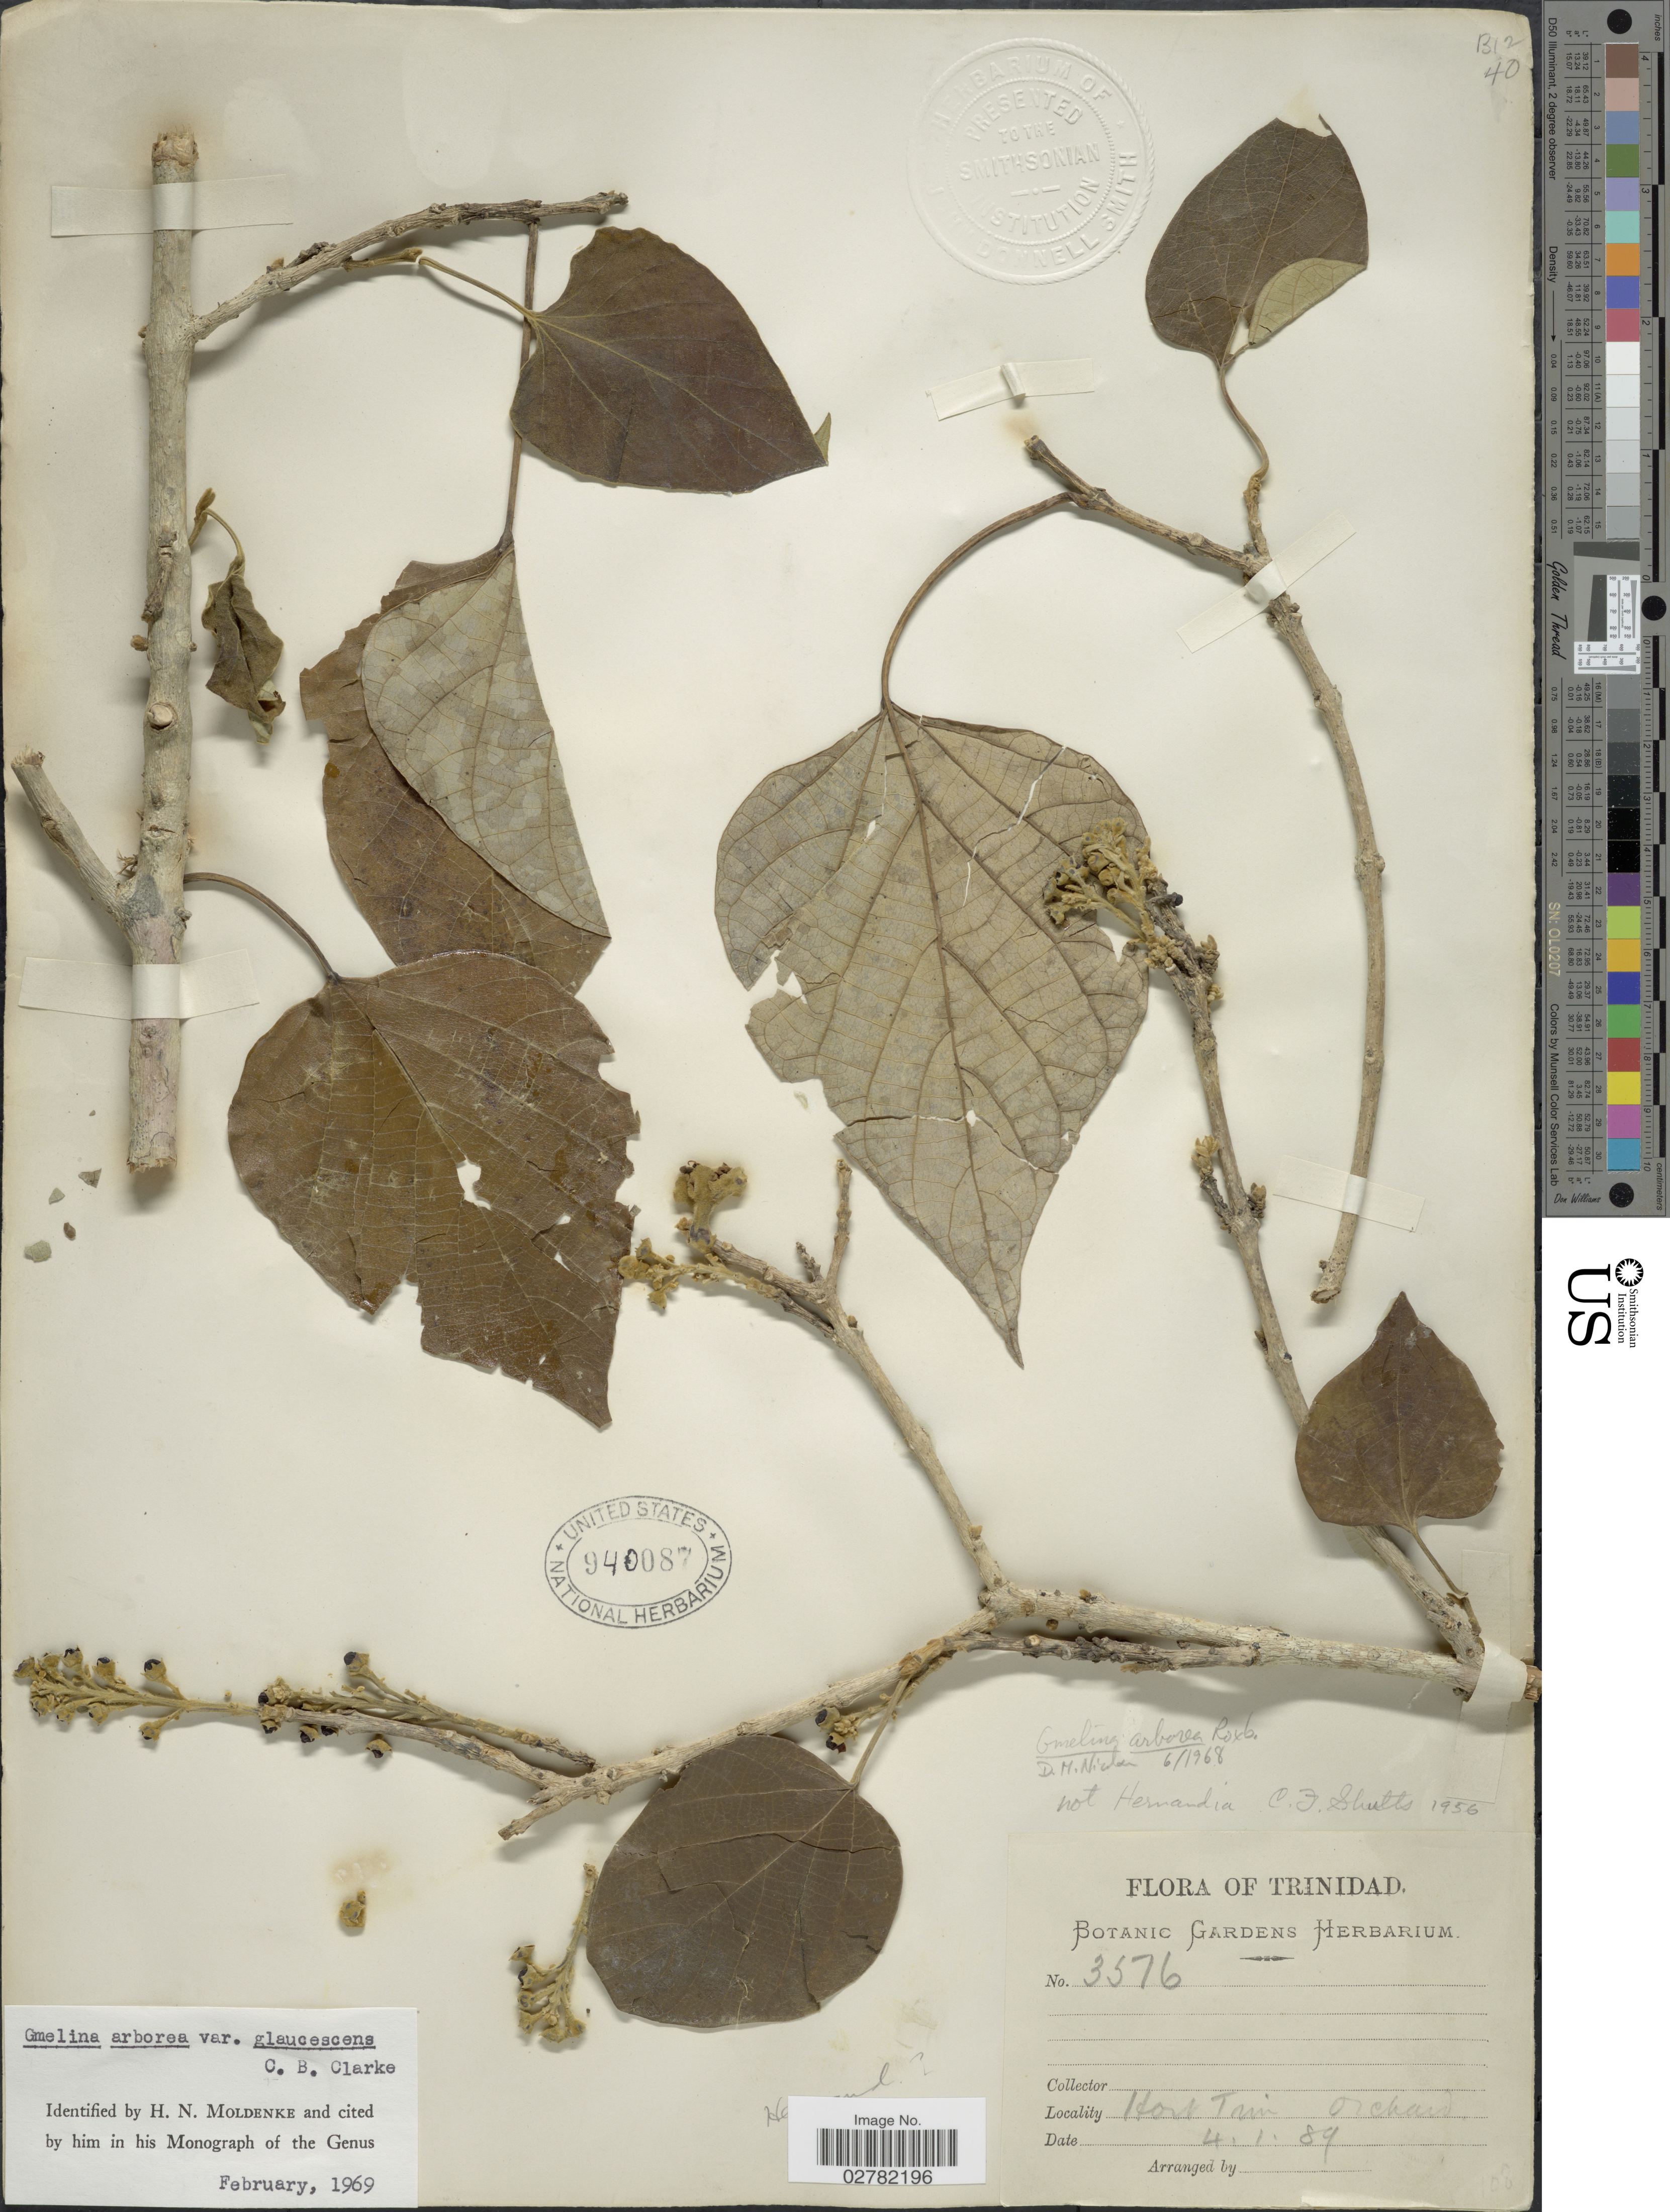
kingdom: Plantae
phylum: Tracheophyta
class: Magnoliopsida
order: Lamiales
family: Lamiaceae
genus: Gmelina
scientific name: Gmelina arborea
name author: Roxb. ex Sm.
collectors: ex herb. Botanic Gardens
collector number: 3576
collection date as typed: Transcribed d/m/y: 4/1/89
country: Trinidad and Tobago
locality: Trinidad. Hort Trin. Orchard.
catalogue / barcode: US 940087